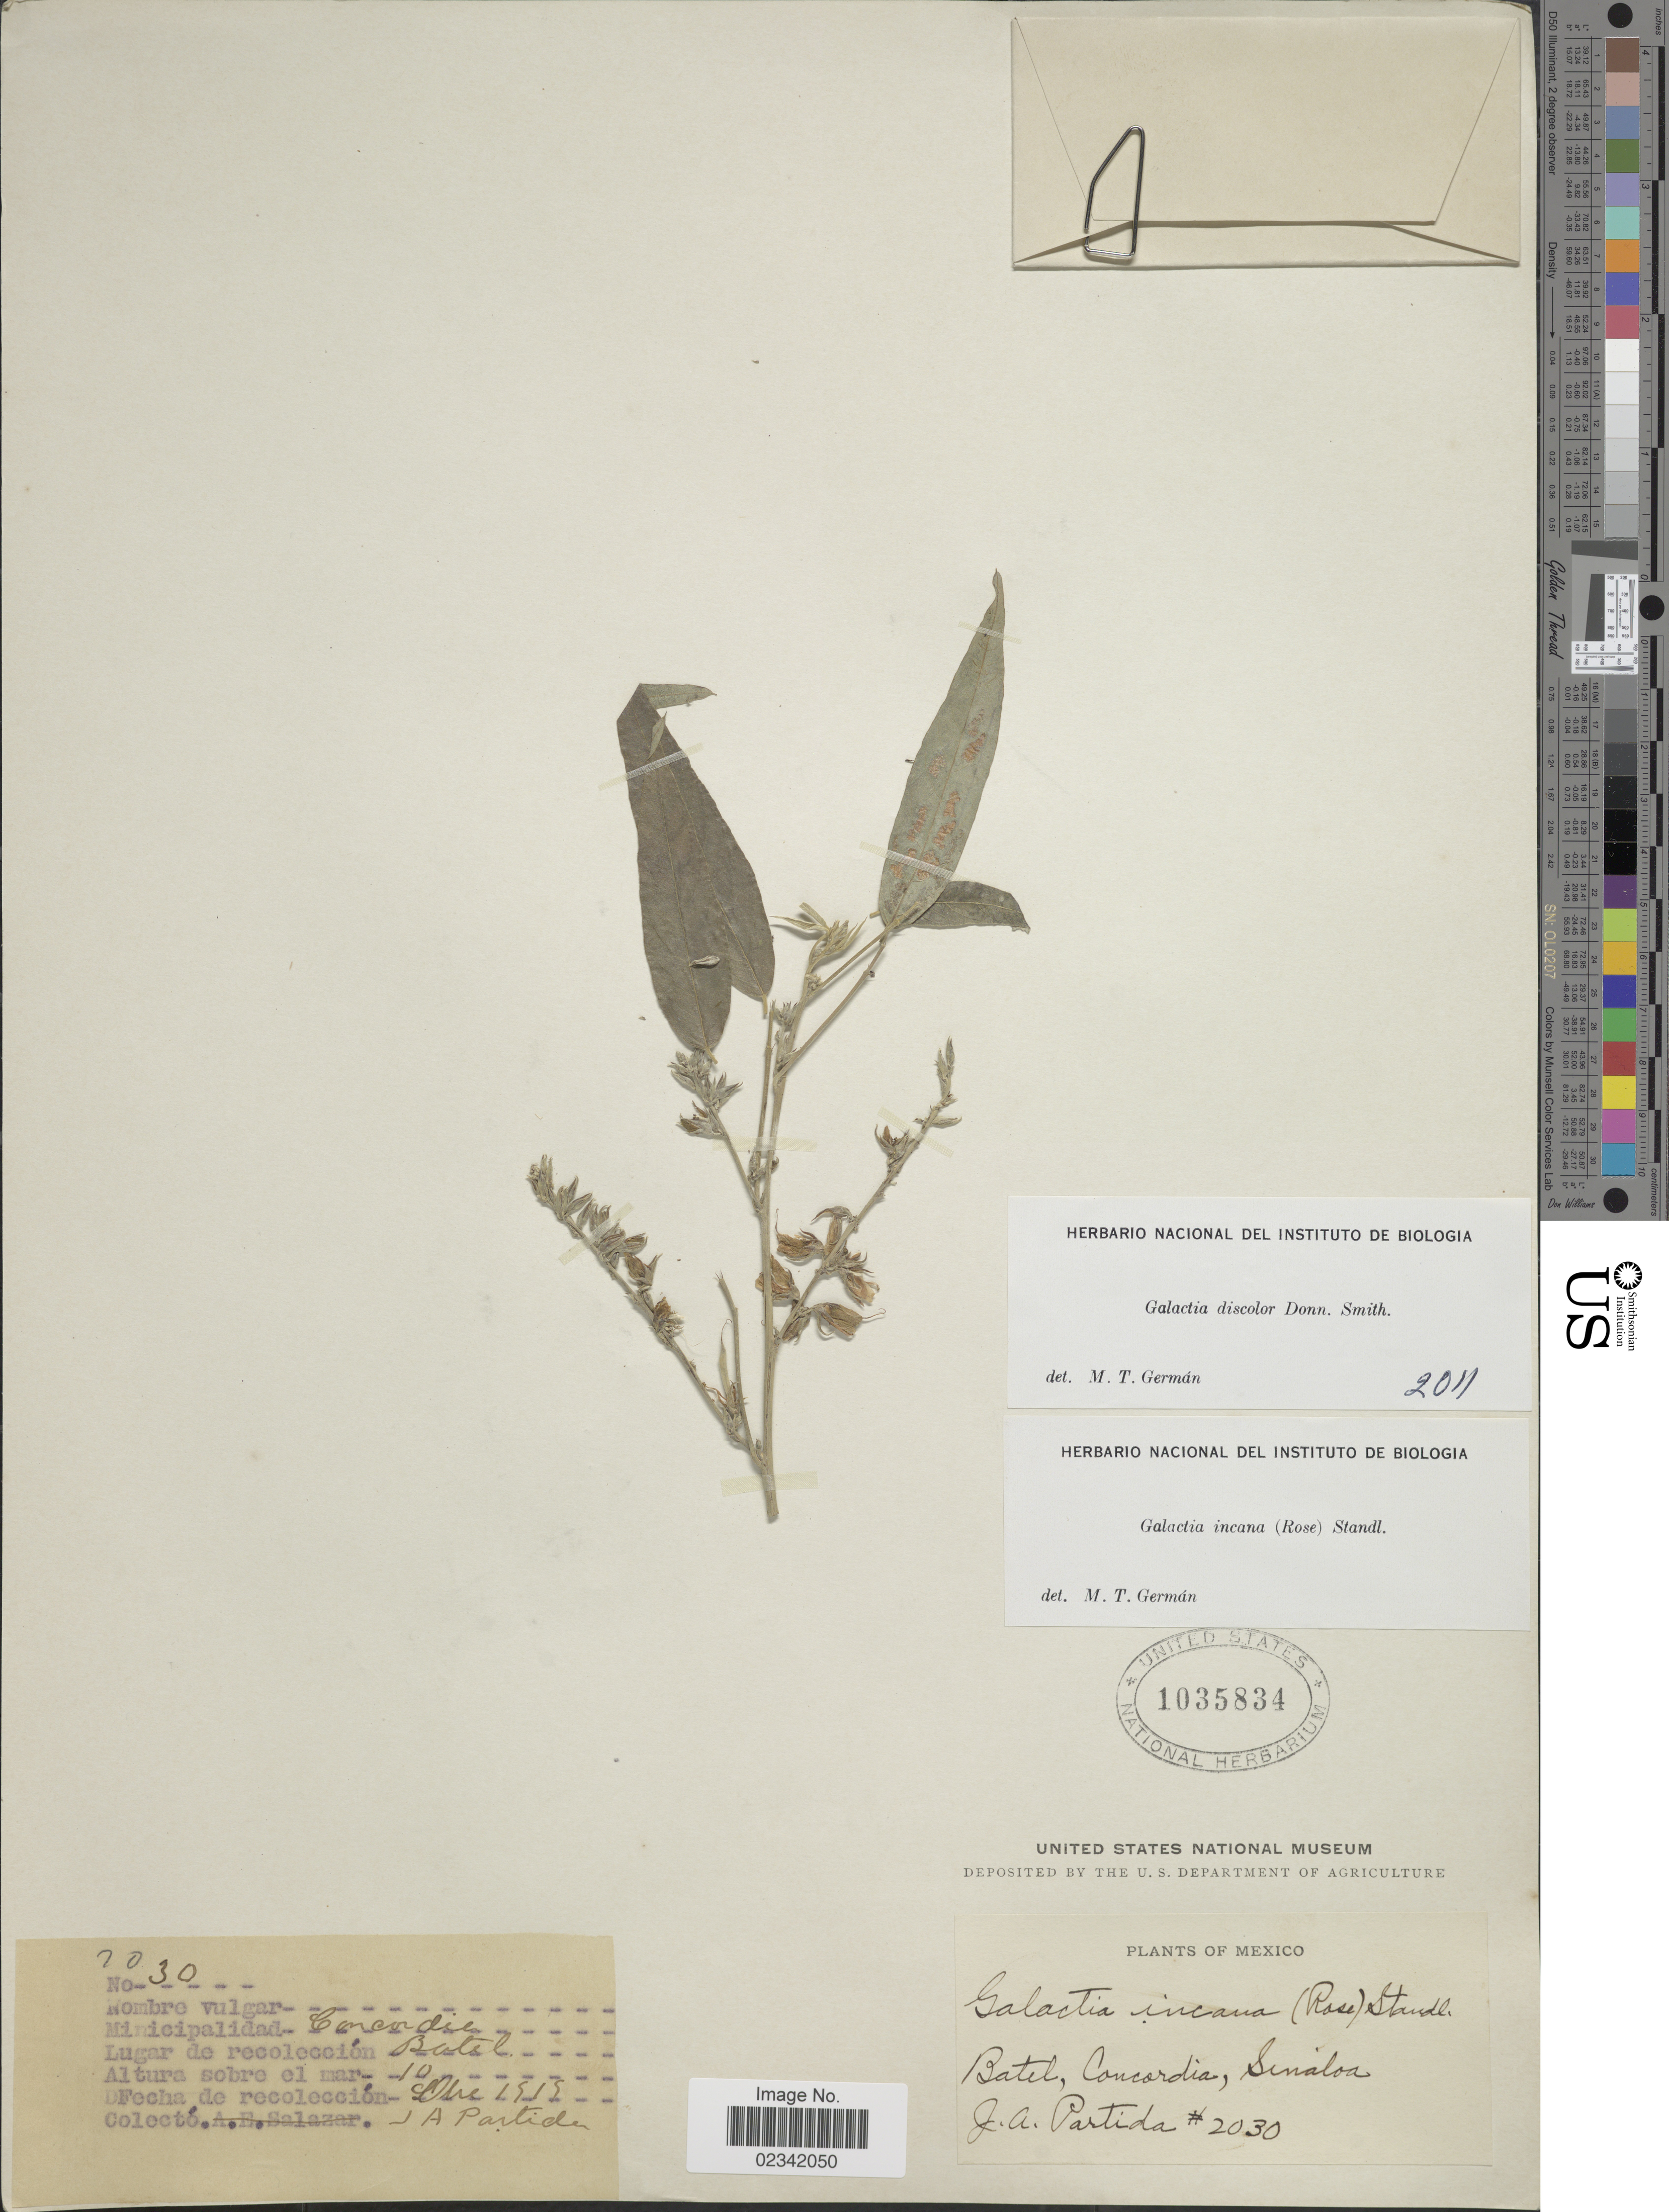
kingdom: Plantae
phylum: Tracheophyta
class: Magnoliopsida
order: Fabales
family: Fabaceae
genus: Galactia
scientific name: Galactia discolor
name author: Donn. Sm.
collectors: J. Partida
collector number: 2030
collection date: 1919-10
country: Mexico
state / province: Sinaloa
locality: Batil, Concordia, Sinaloa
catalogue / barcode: US 1035834